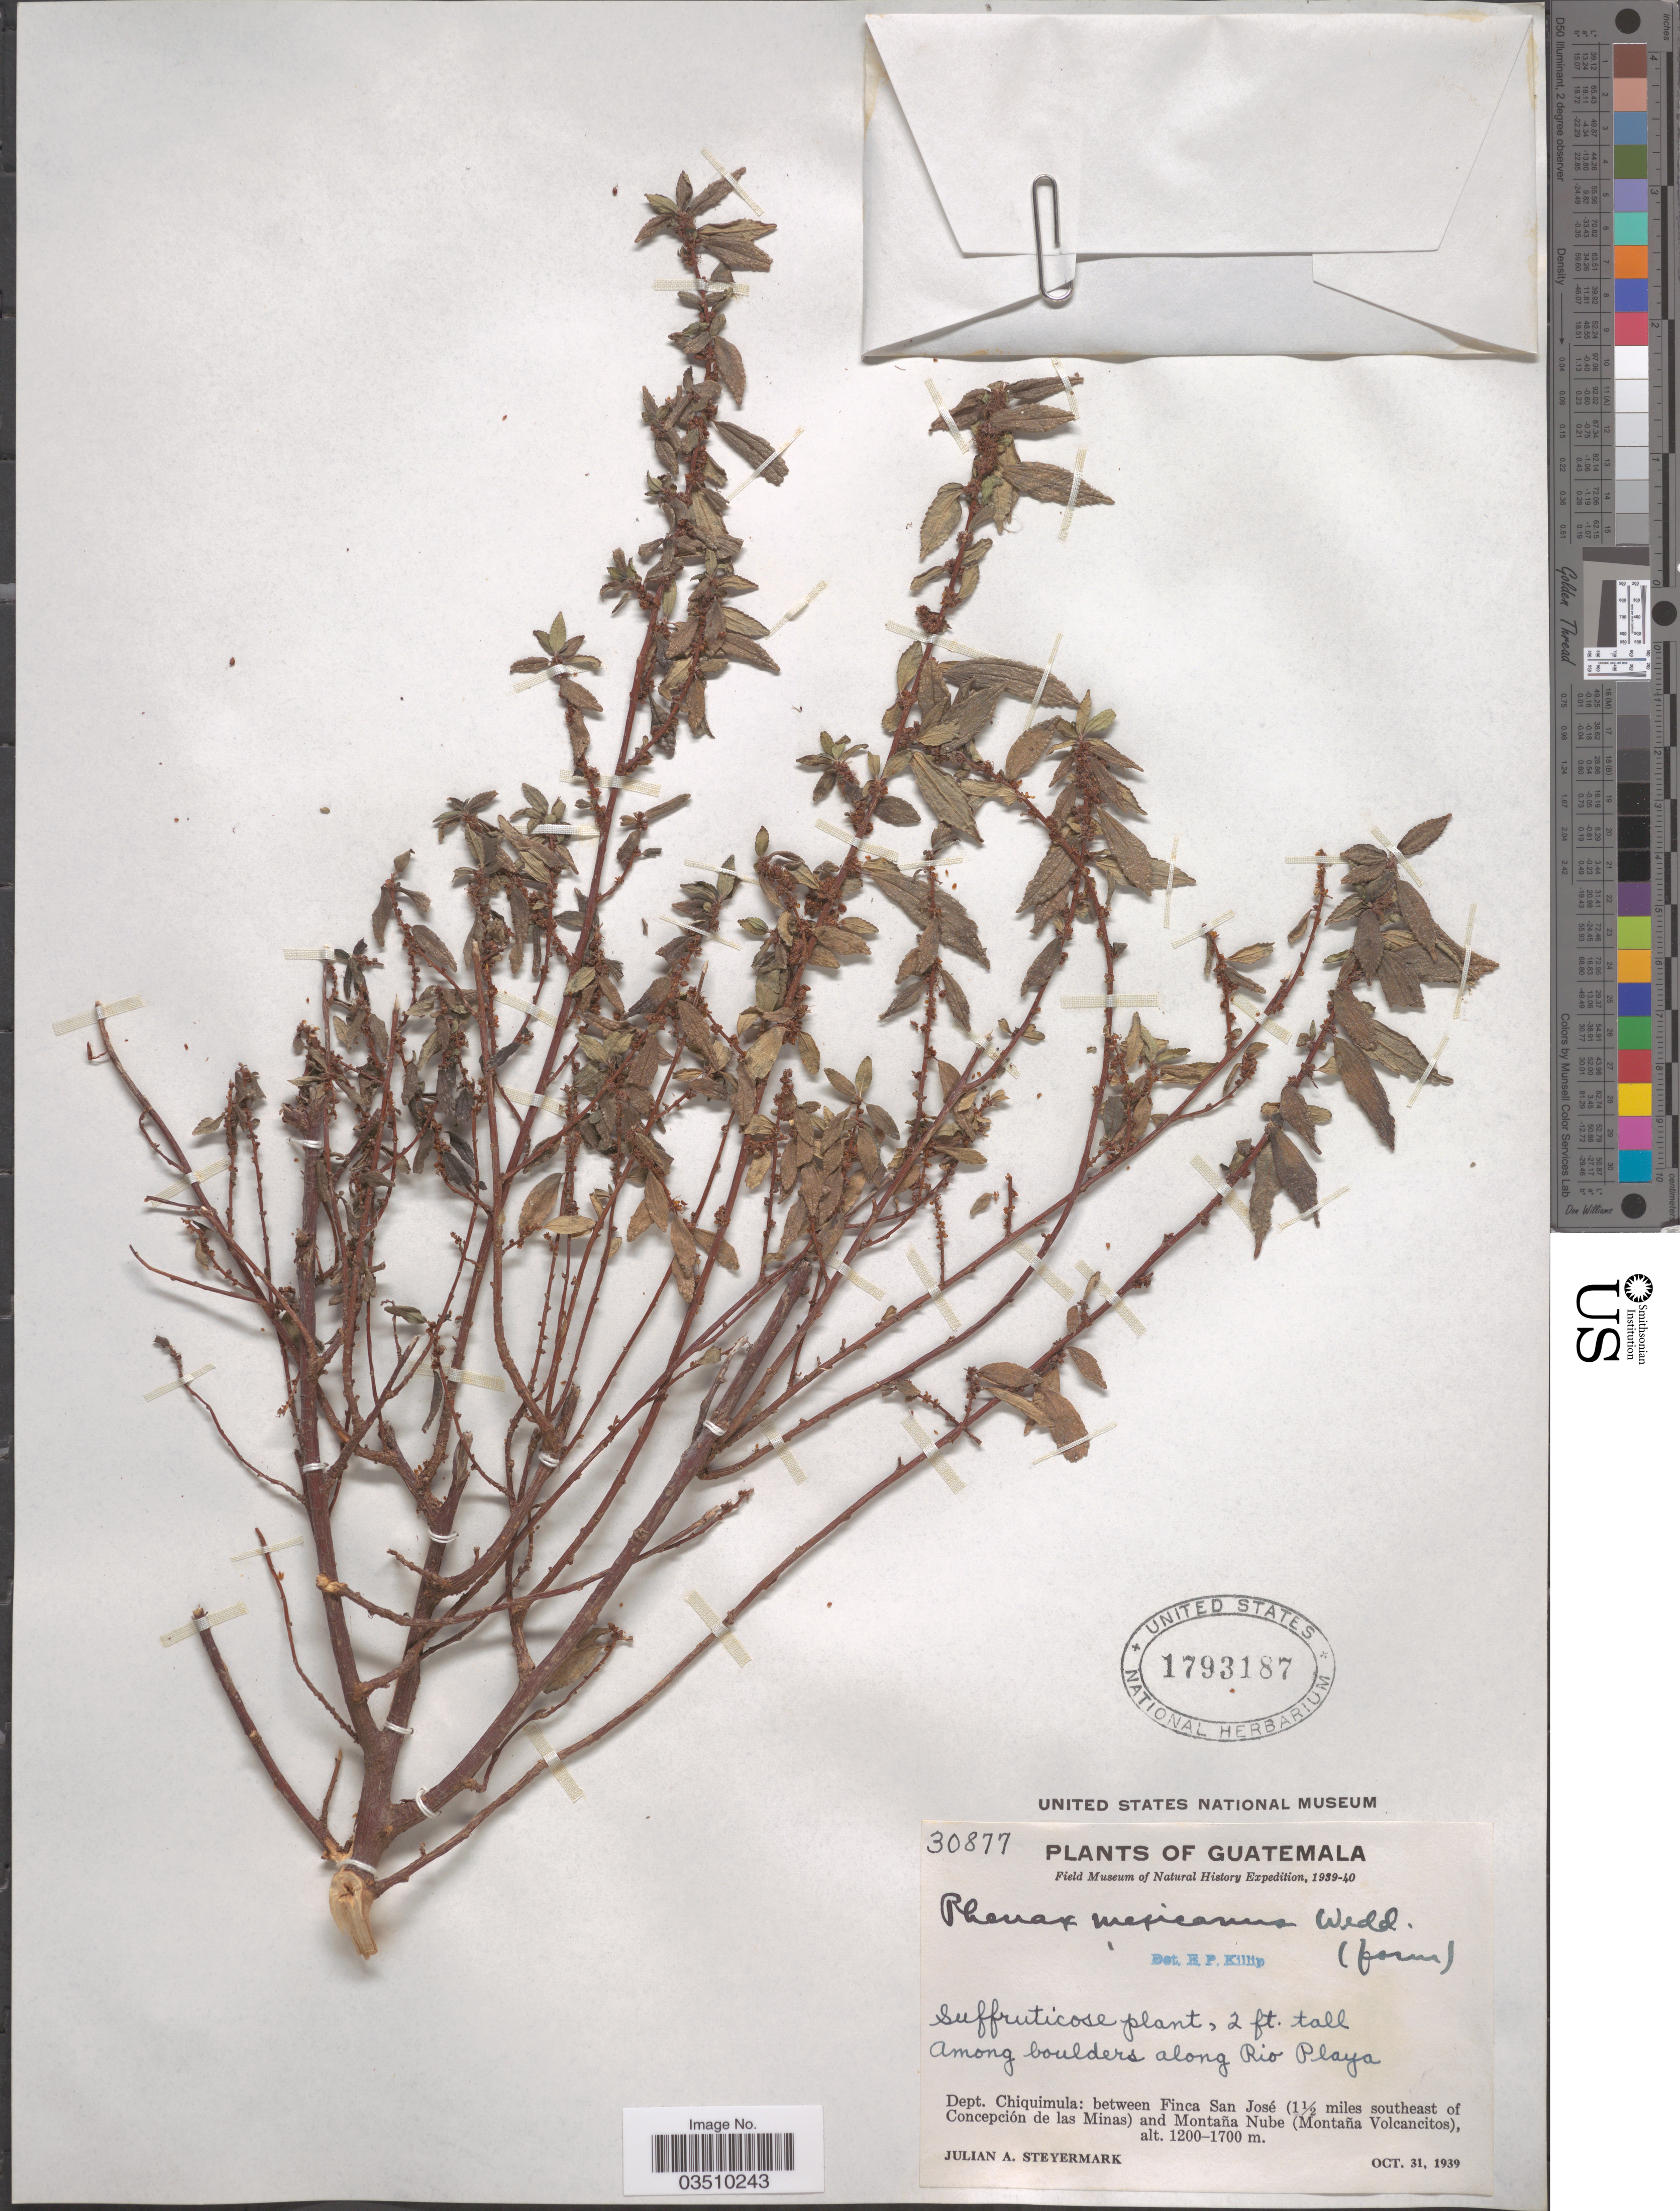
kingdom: Plantae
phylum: Tracheophyta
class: Magnoliopsida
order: Rosales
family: Urticaceae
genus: Phenax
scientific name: Phenax mexicanus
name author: Wedd.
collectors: J. Steyermark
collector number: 30877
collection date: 1939-10-31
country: Guatemala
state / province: Chiquimula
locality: Among boulders along Rio Playa. Dept. Chiquimula: between Finca San José (1½ miles southeast of Concepción de las Minas) and Montaña Nube (Montaña Volcancitos).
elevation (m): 1200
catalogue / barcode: US 1793187